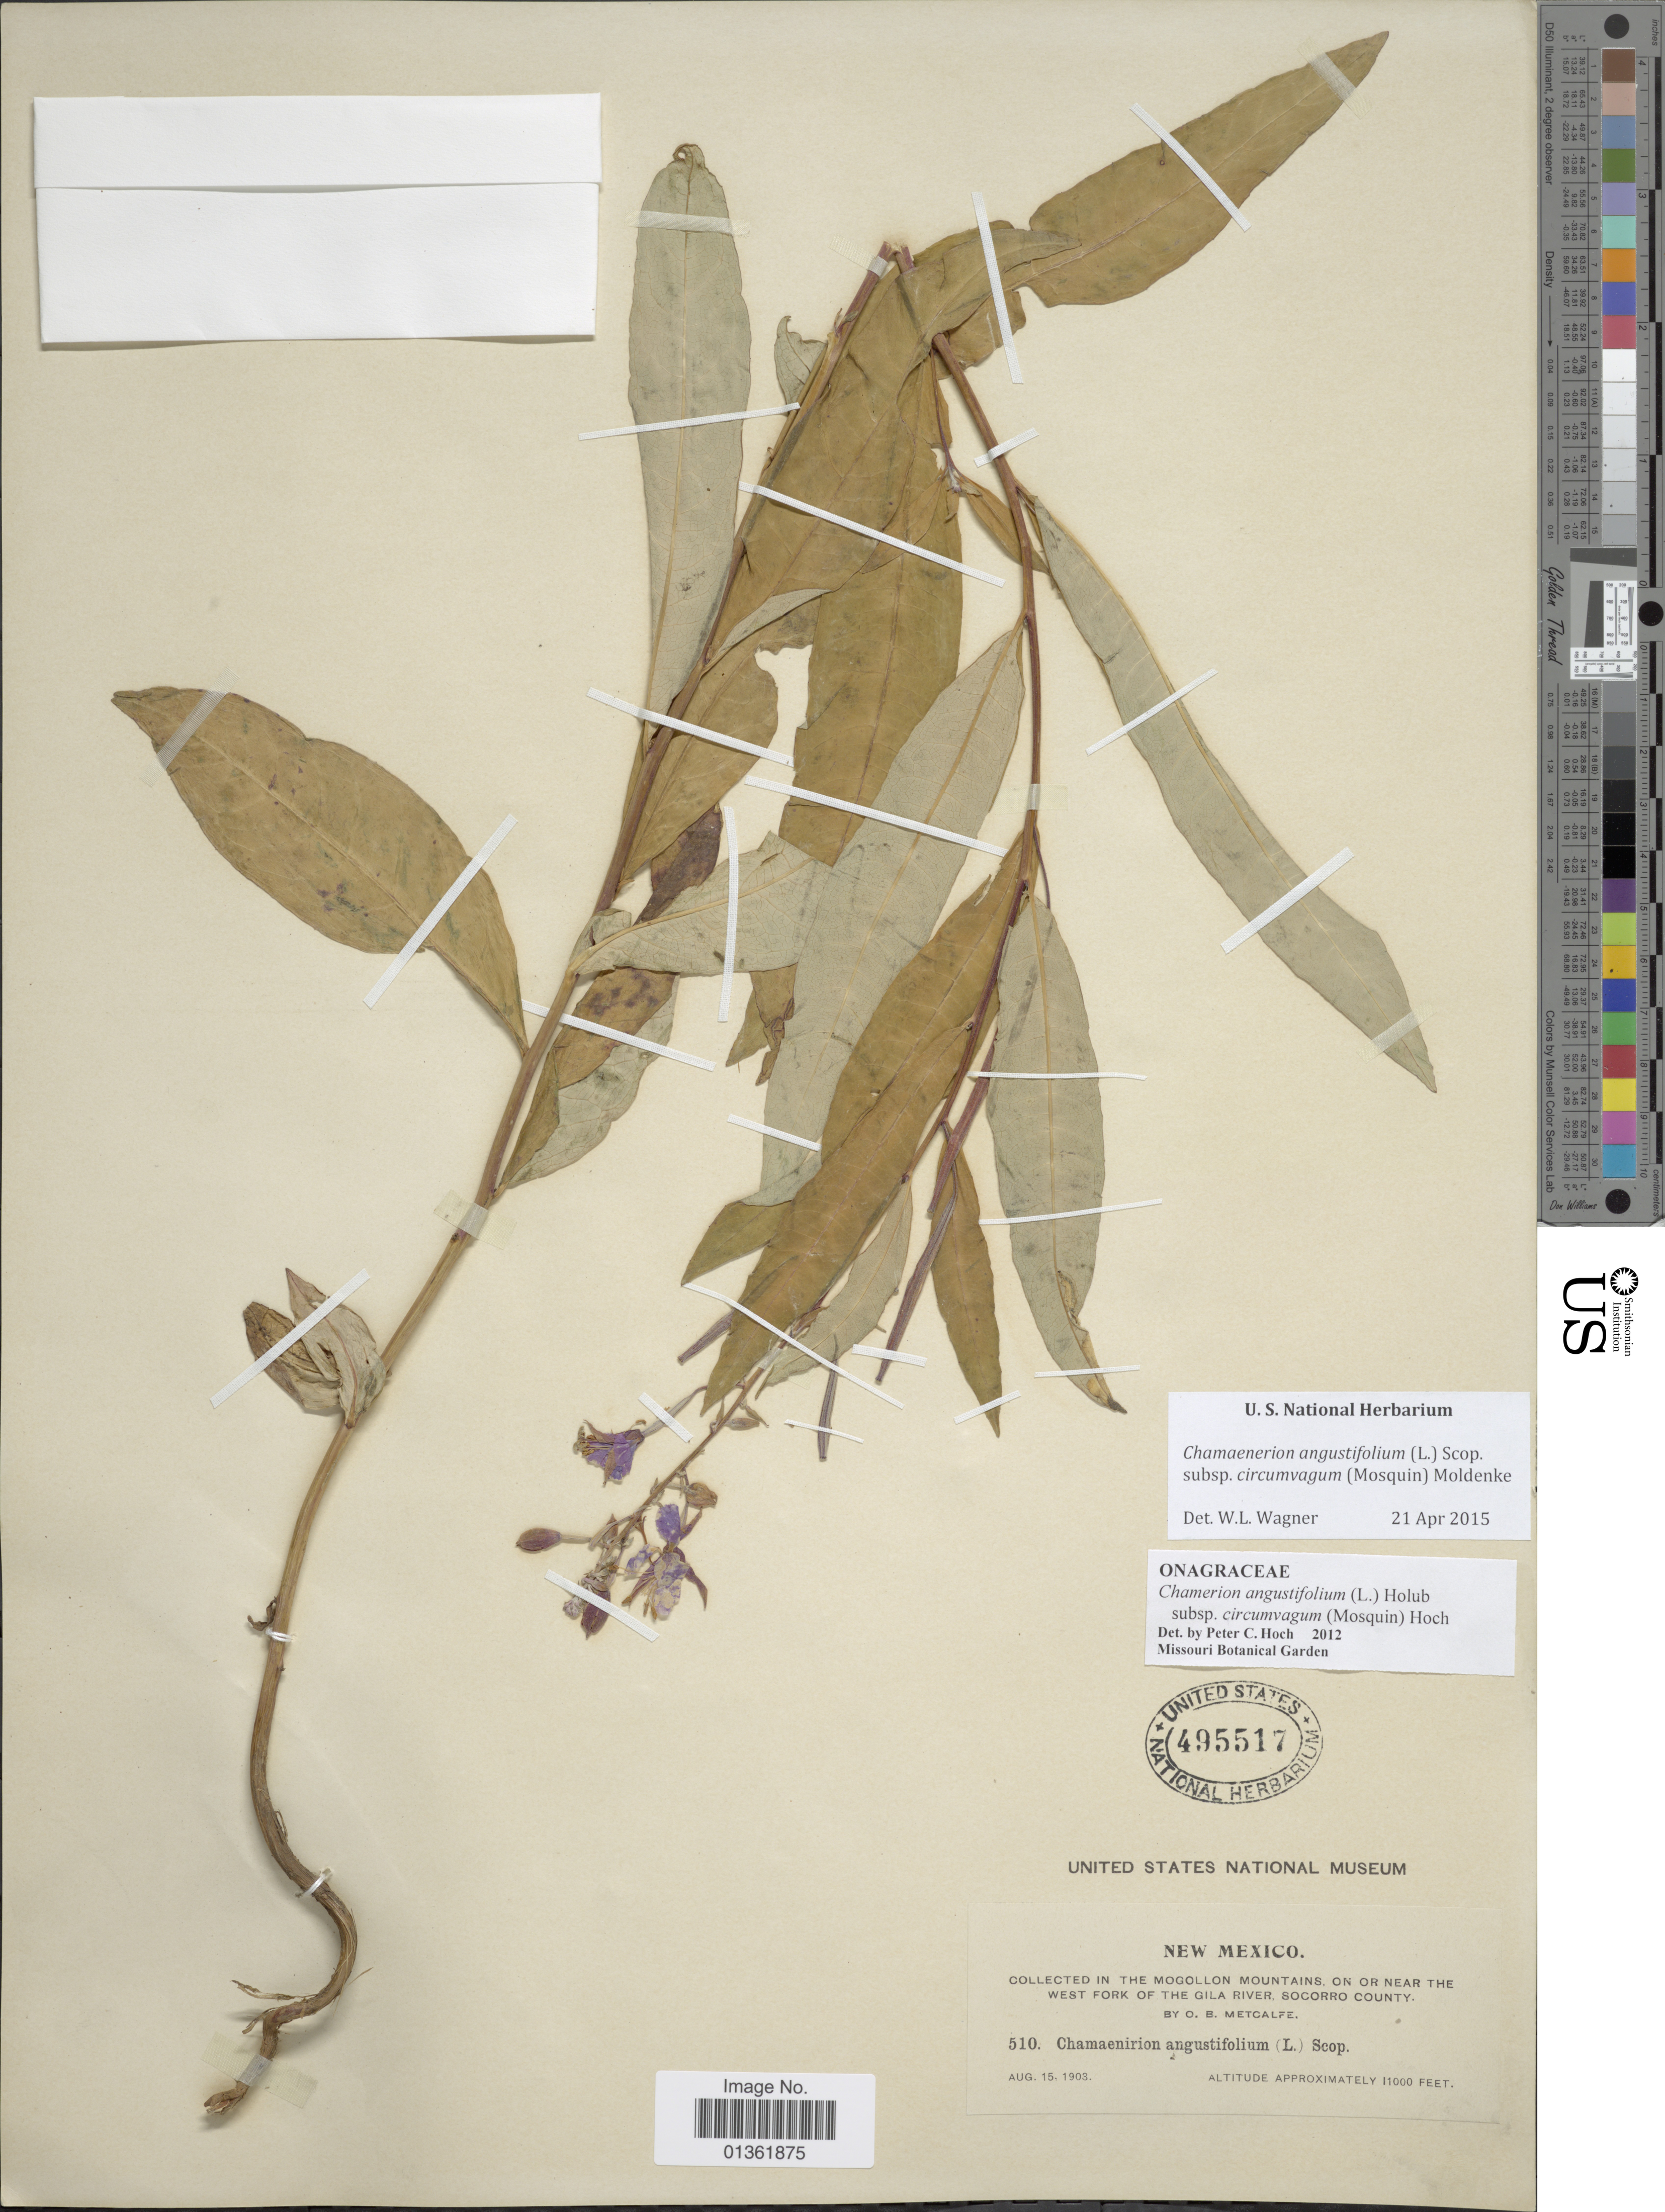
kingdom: Plantae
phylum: Tracheophyta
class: Magnoliopsida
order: Myrtales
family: Onagraceae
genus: Chamaenerion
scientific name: Chamaenerion angustifolium subsp. circumvagum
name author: (Mosquin) Moldenke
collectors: O. B. Metcalfe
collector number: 510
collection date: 1903-08-15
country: United States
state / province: New Mexico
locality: In the Mogollon Mountains, on or near the West Fork of the Gila River, Socorro County.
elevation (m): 3353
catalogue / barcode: US 495517